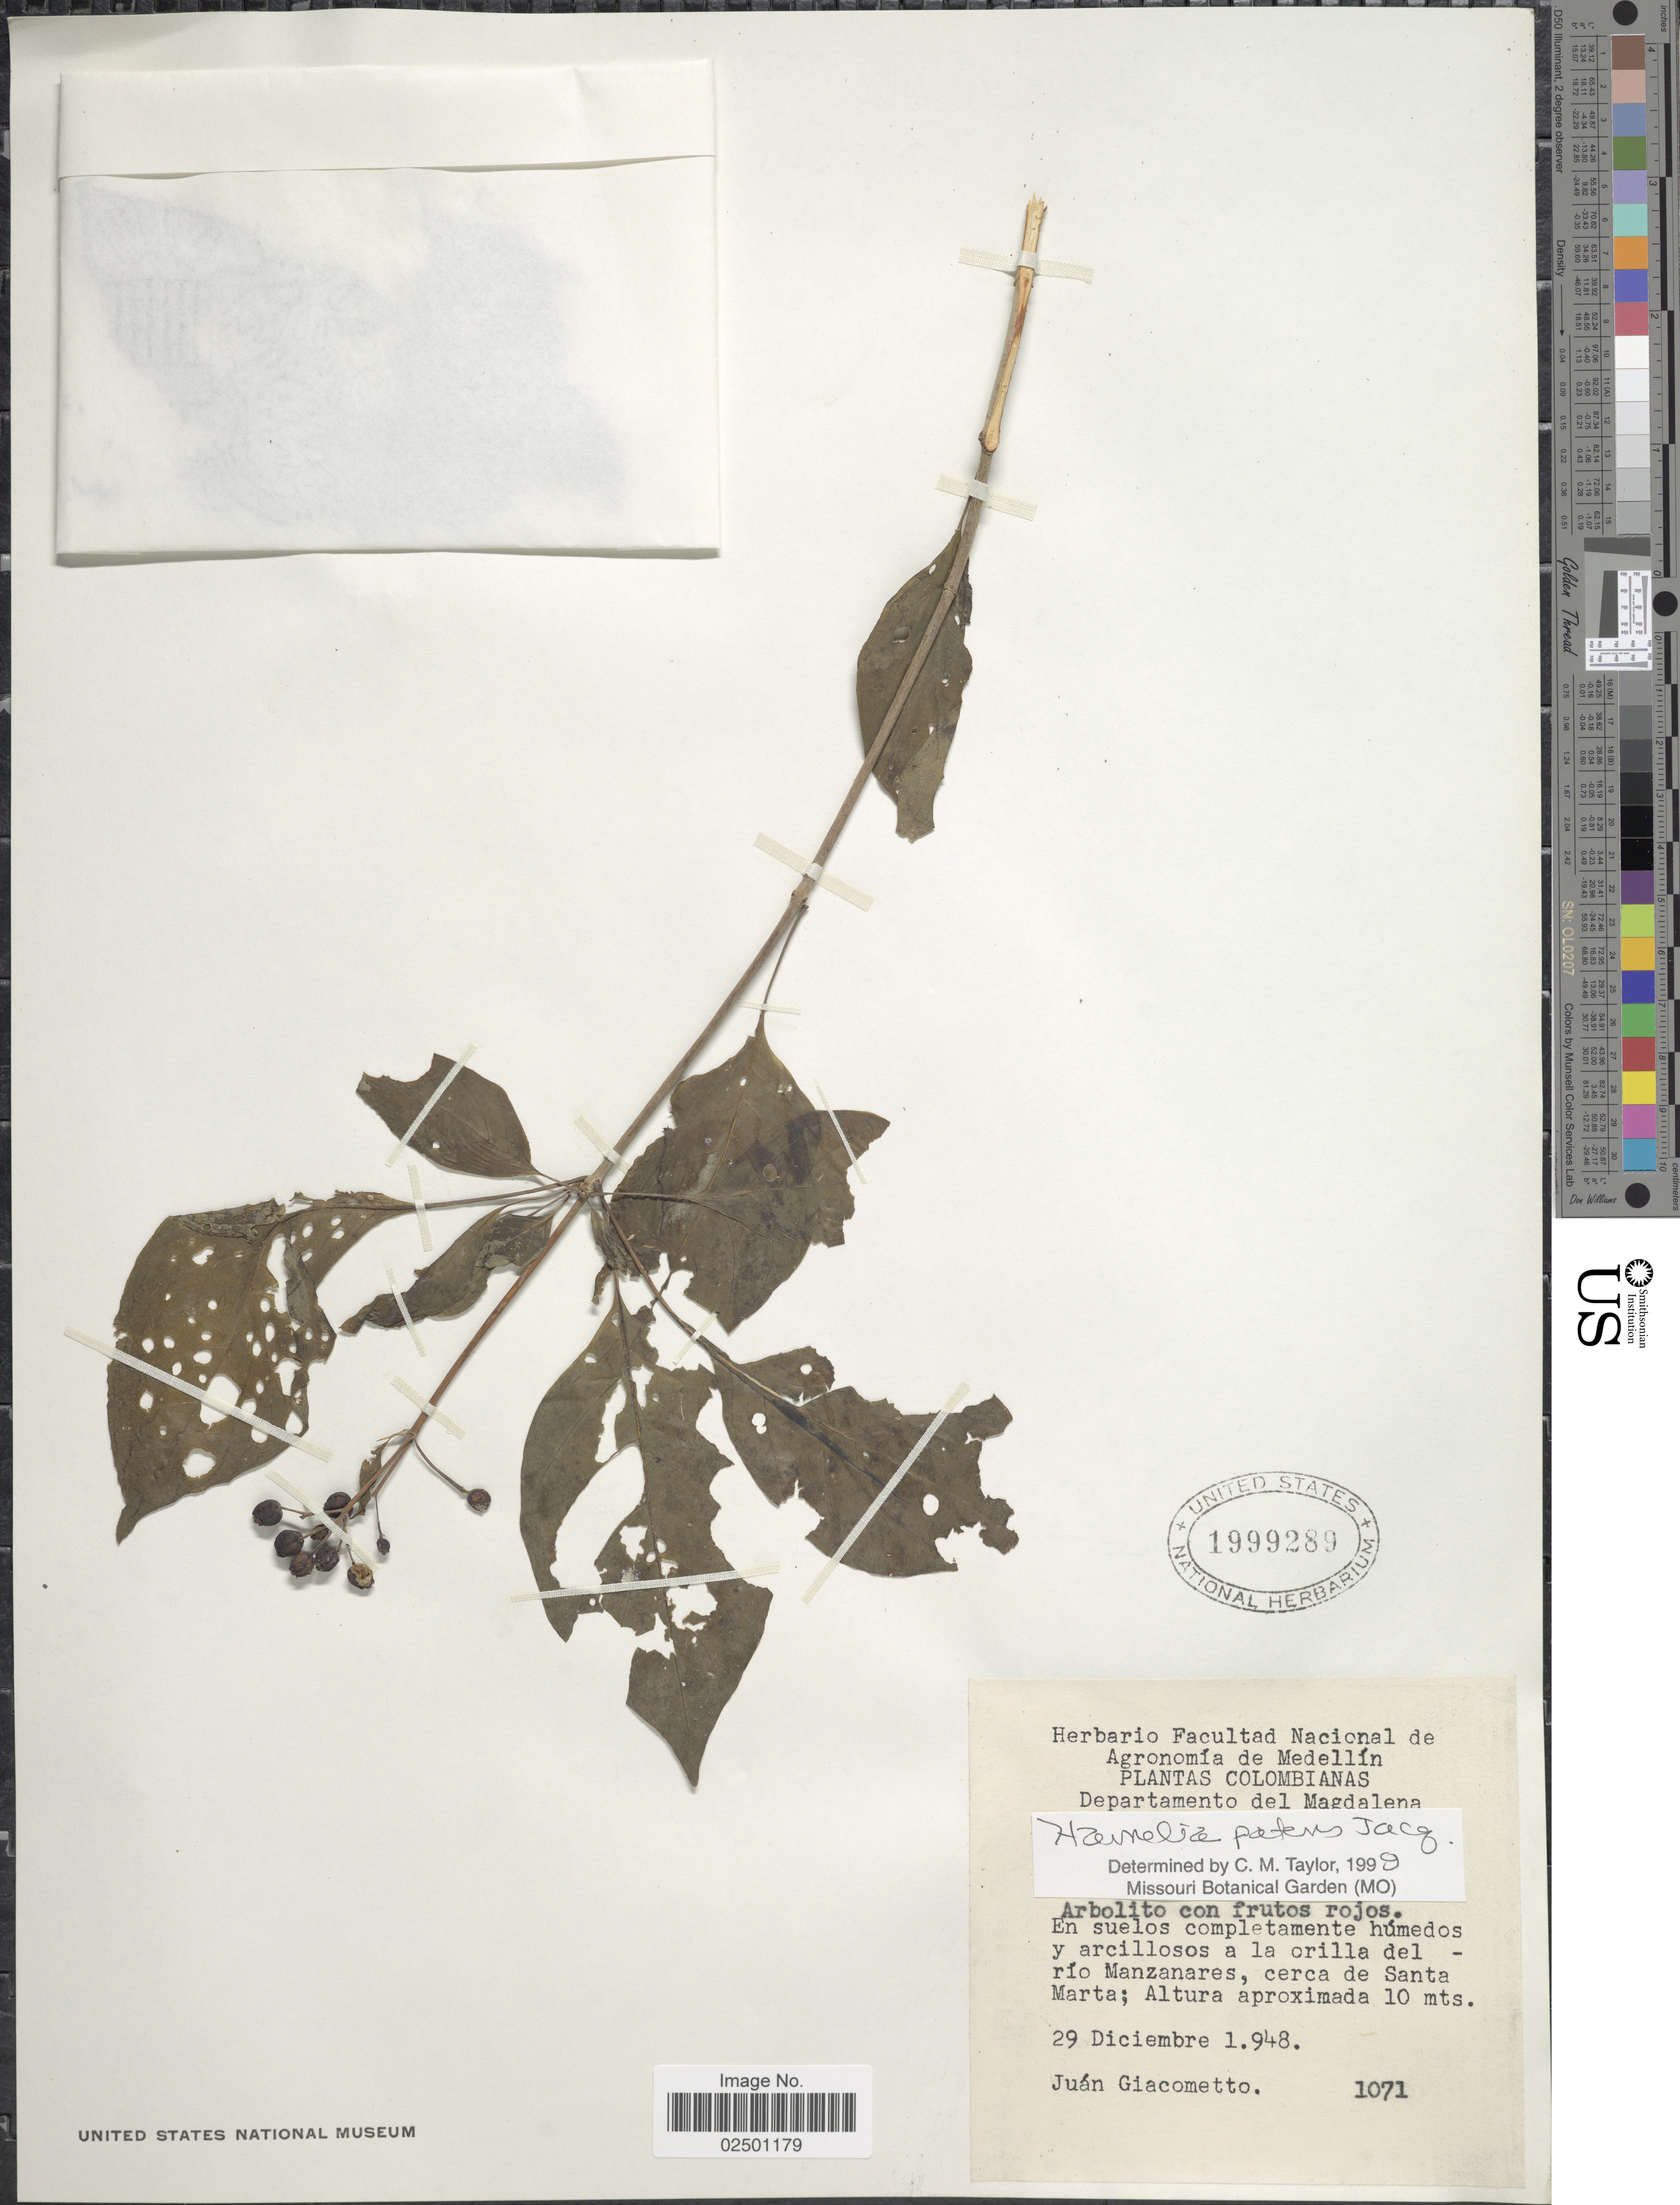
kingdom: Plantae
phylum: Tracheophyta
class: Magnoliopsida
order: Gentianales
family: Rubiaceae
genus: Hamelia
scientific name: Hamelia patens var. patens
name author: Jacq.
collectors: J. Giacometto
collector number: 1071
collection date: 1948-12-29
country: Colombia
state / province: Magdalena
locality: Departamento del Magdalena. En suellos completamente humedos y arcillosos a la orilla del - rio Manzanares, cerca de Santa Marta.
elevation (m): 10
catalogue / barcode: US 1999289